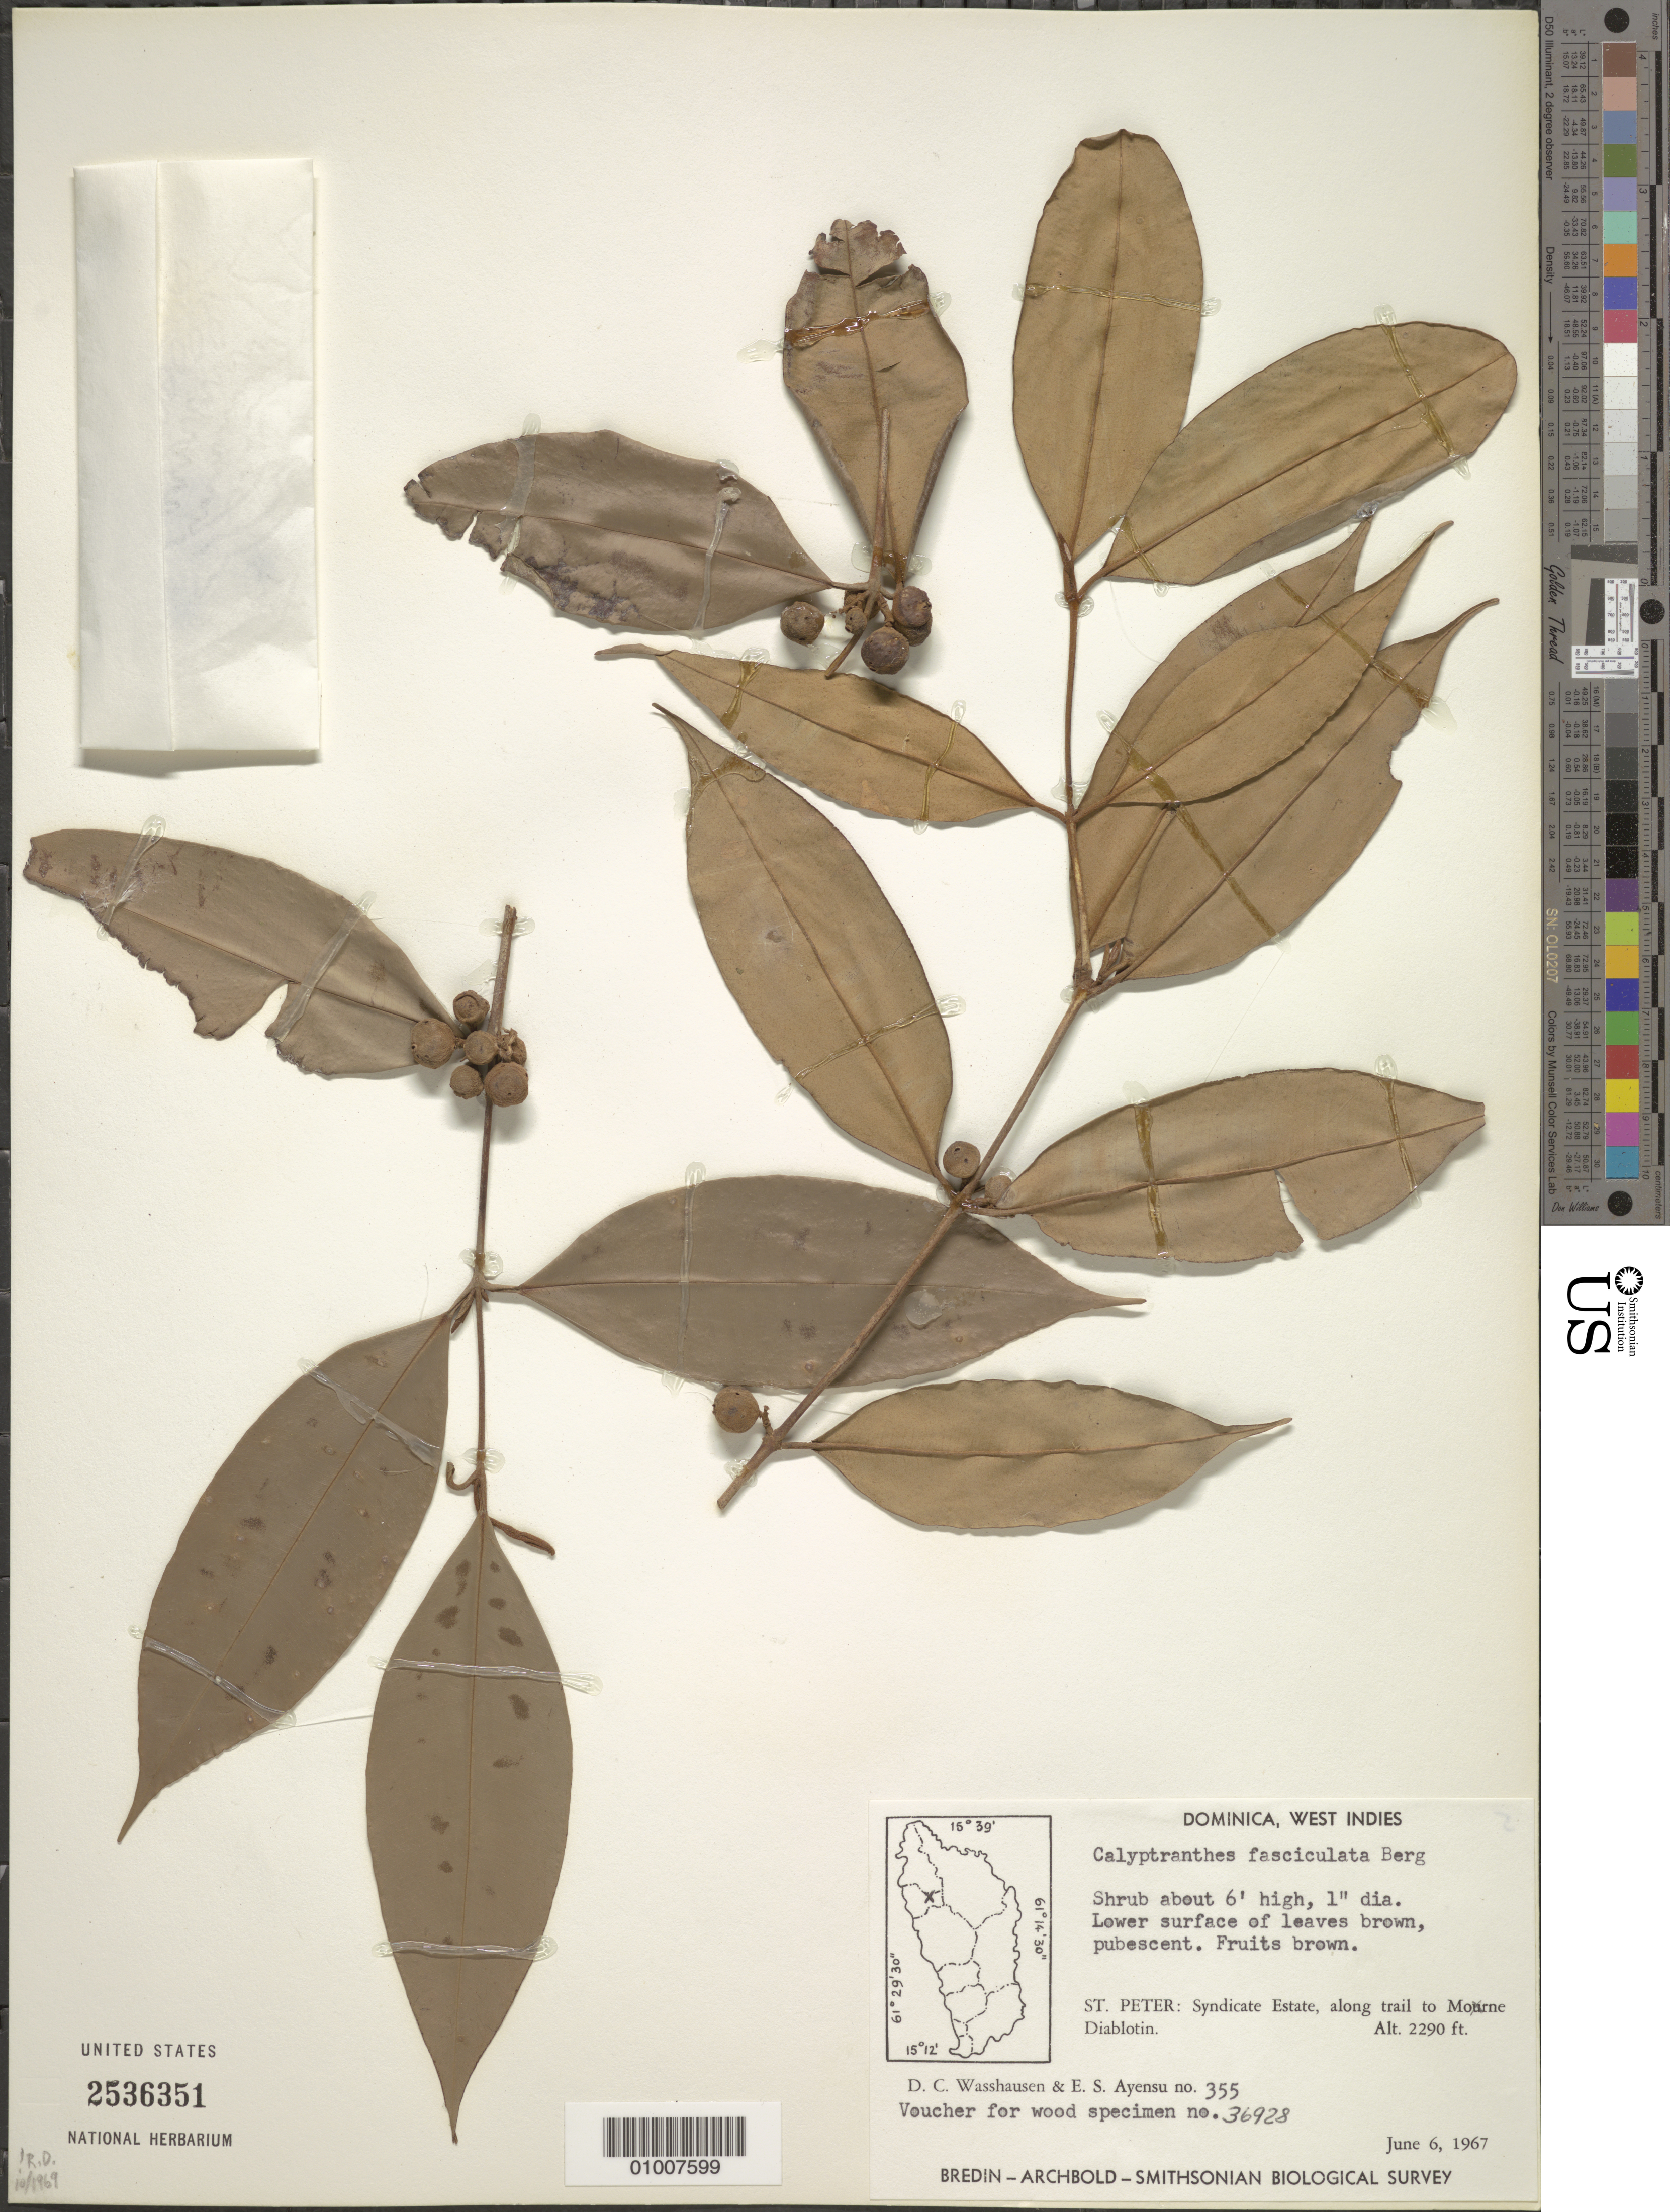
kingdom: Plantae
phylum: Tracheophyta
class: Magnoliopsida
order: Myrtales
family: Myrtaceae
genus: Myrcia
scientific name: Myrcia fasciculata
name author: (O. Berg) K. Campbell & K. Samra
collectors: D. C. Wasshausen & E. S. Ayensu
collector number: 355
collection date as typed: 06 Jun 1967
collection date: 1967-06-06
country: Dominica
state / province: St. Peter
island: Dominica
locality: Syndicate Estate, along trail to Morne Diablotin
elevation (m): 698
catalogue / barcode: US 2536351